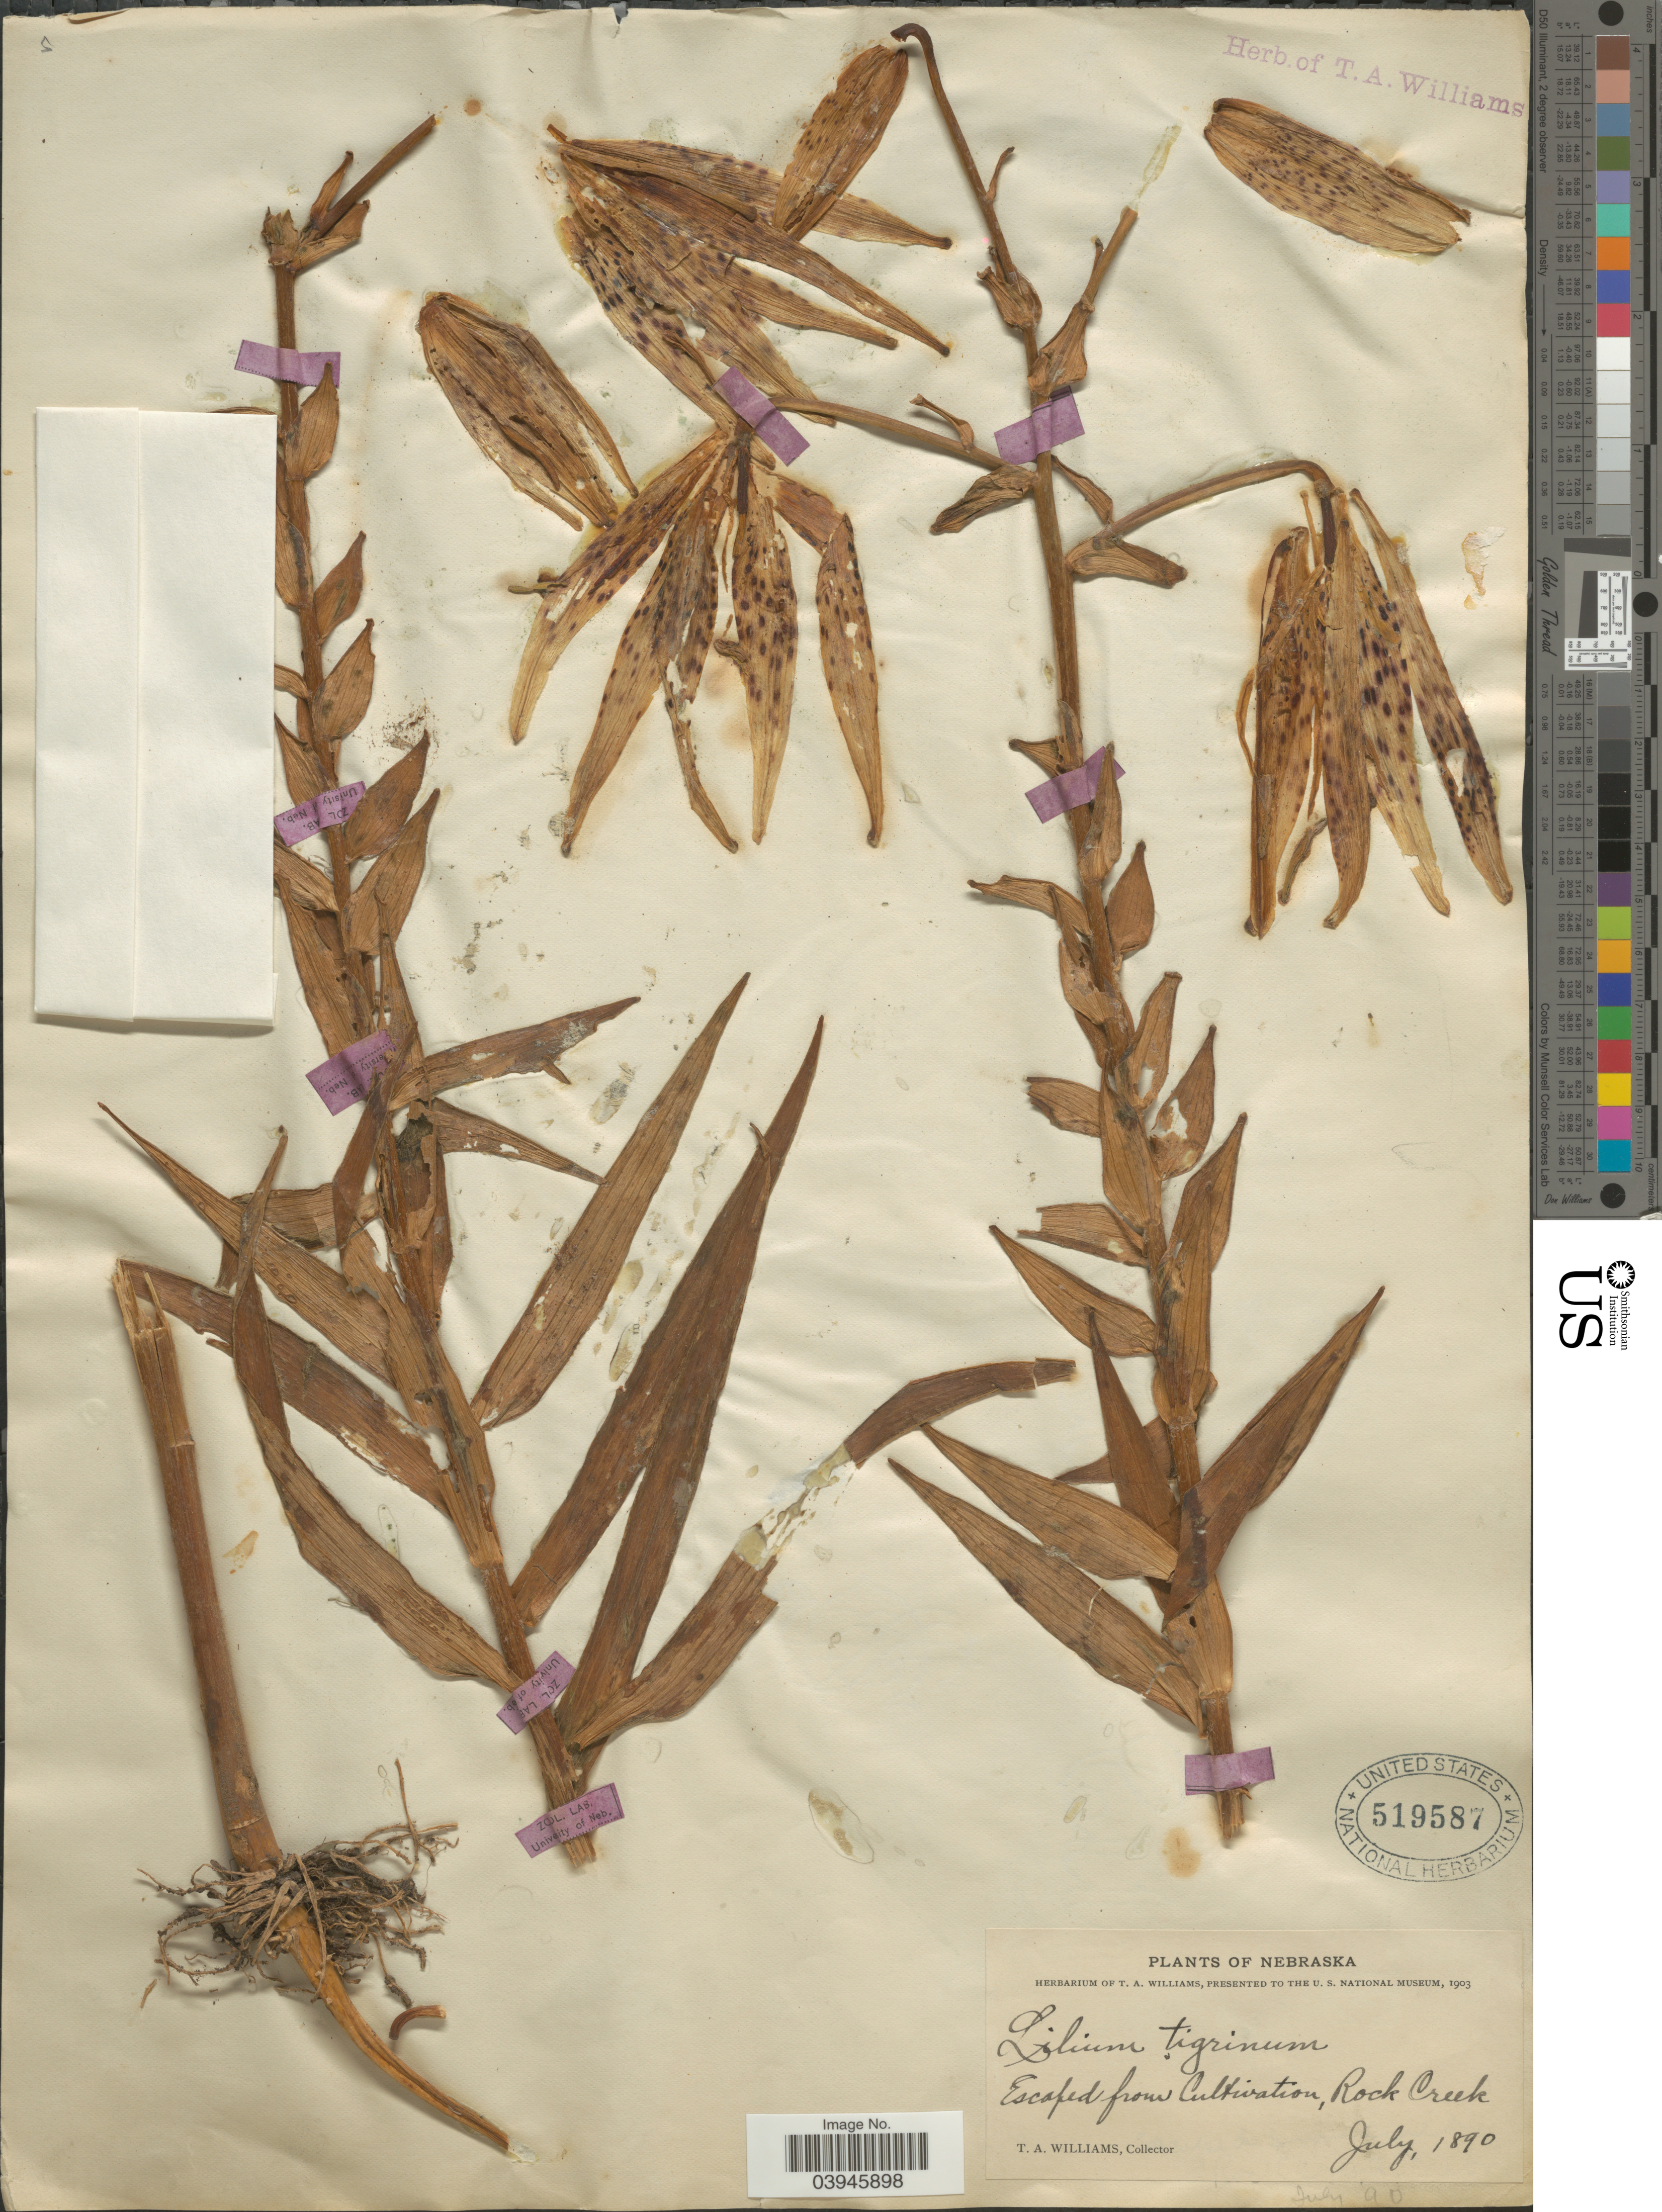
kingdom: Plantae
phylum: Tracheophyta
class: Liliopsida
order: Liliales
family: Liliaceae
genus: Lilium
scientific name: Lilium lancifolium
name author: Thunb.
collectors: T. Williams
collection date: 1890-07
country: United States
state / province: Nebraska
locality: Rock Creek.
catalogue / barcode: US 519587